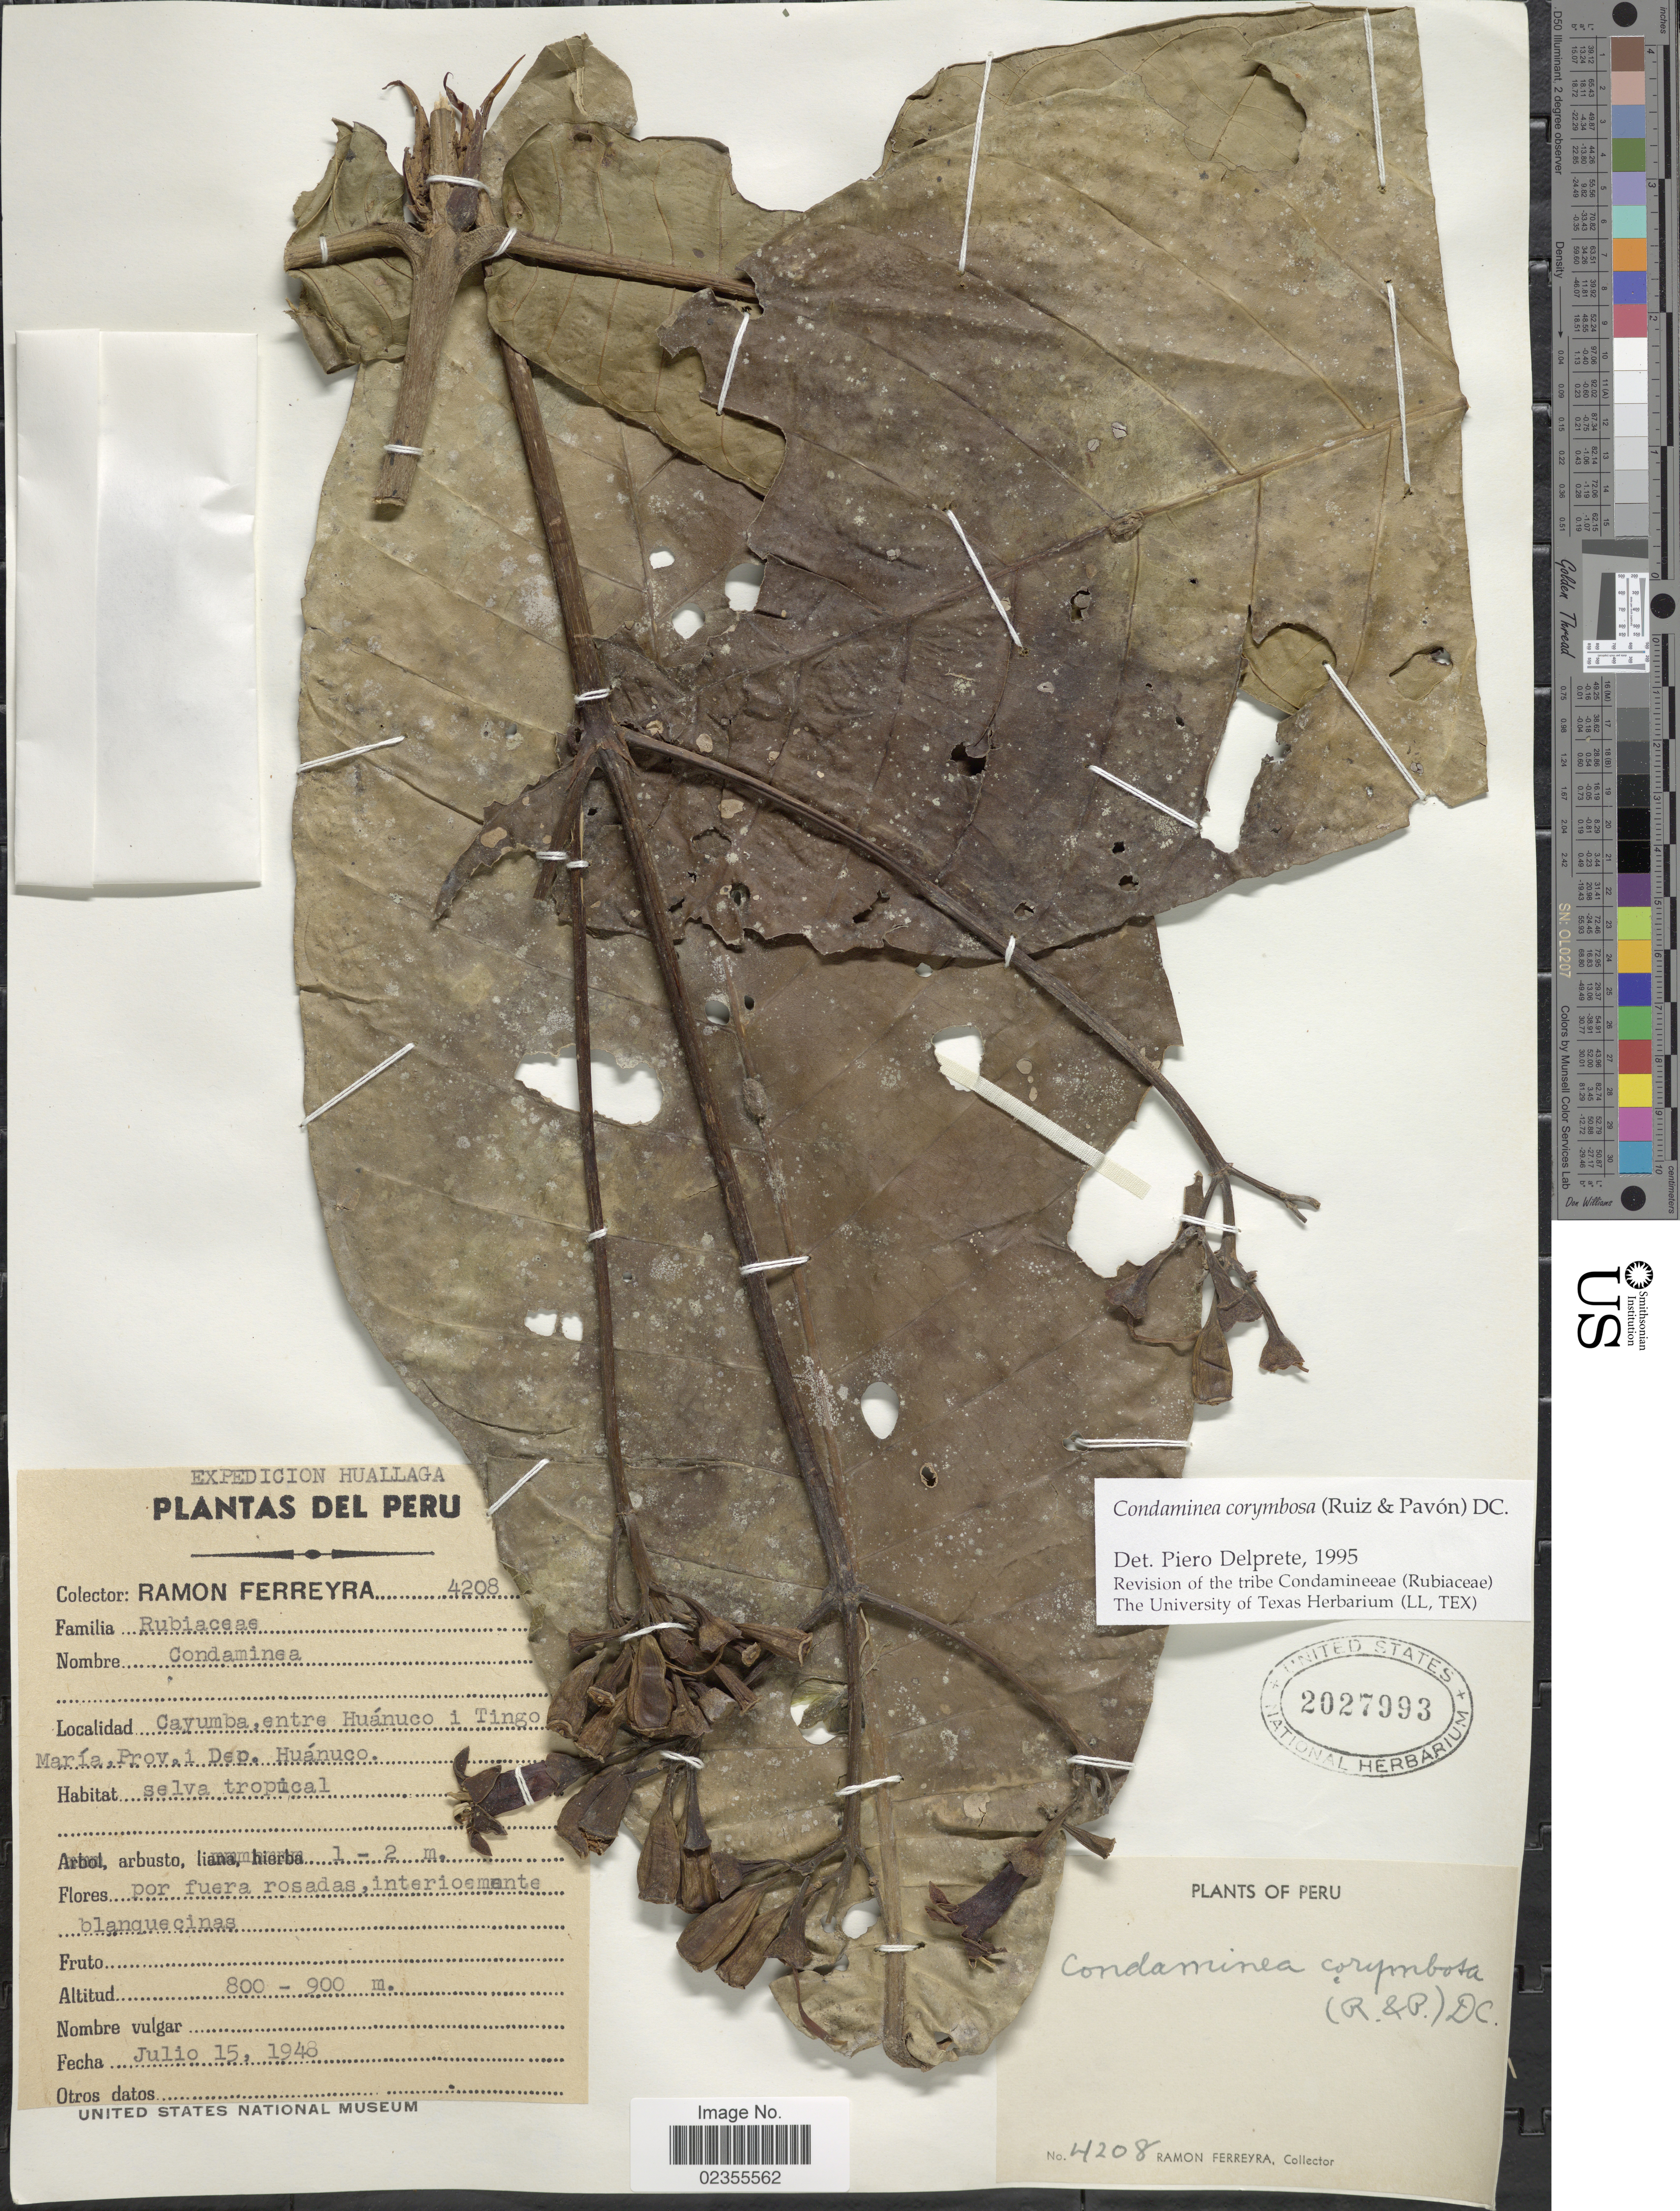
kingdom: Plantae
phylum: Tracheophyta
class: Magnoliopsida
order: Gentianales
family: Rubiaceae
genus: Condaminea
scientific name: Condaminea corymbosa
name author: (Ruiz & Pav.) DC.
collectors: R. A. Ferreyra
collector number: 4208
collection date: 1948-07-15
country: Peru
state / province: Huánuco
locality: Cayumba, entre Huanuco i Tingo Maria, Prov. i Dep. Huanuco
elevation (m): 800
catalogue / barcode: US 2027993